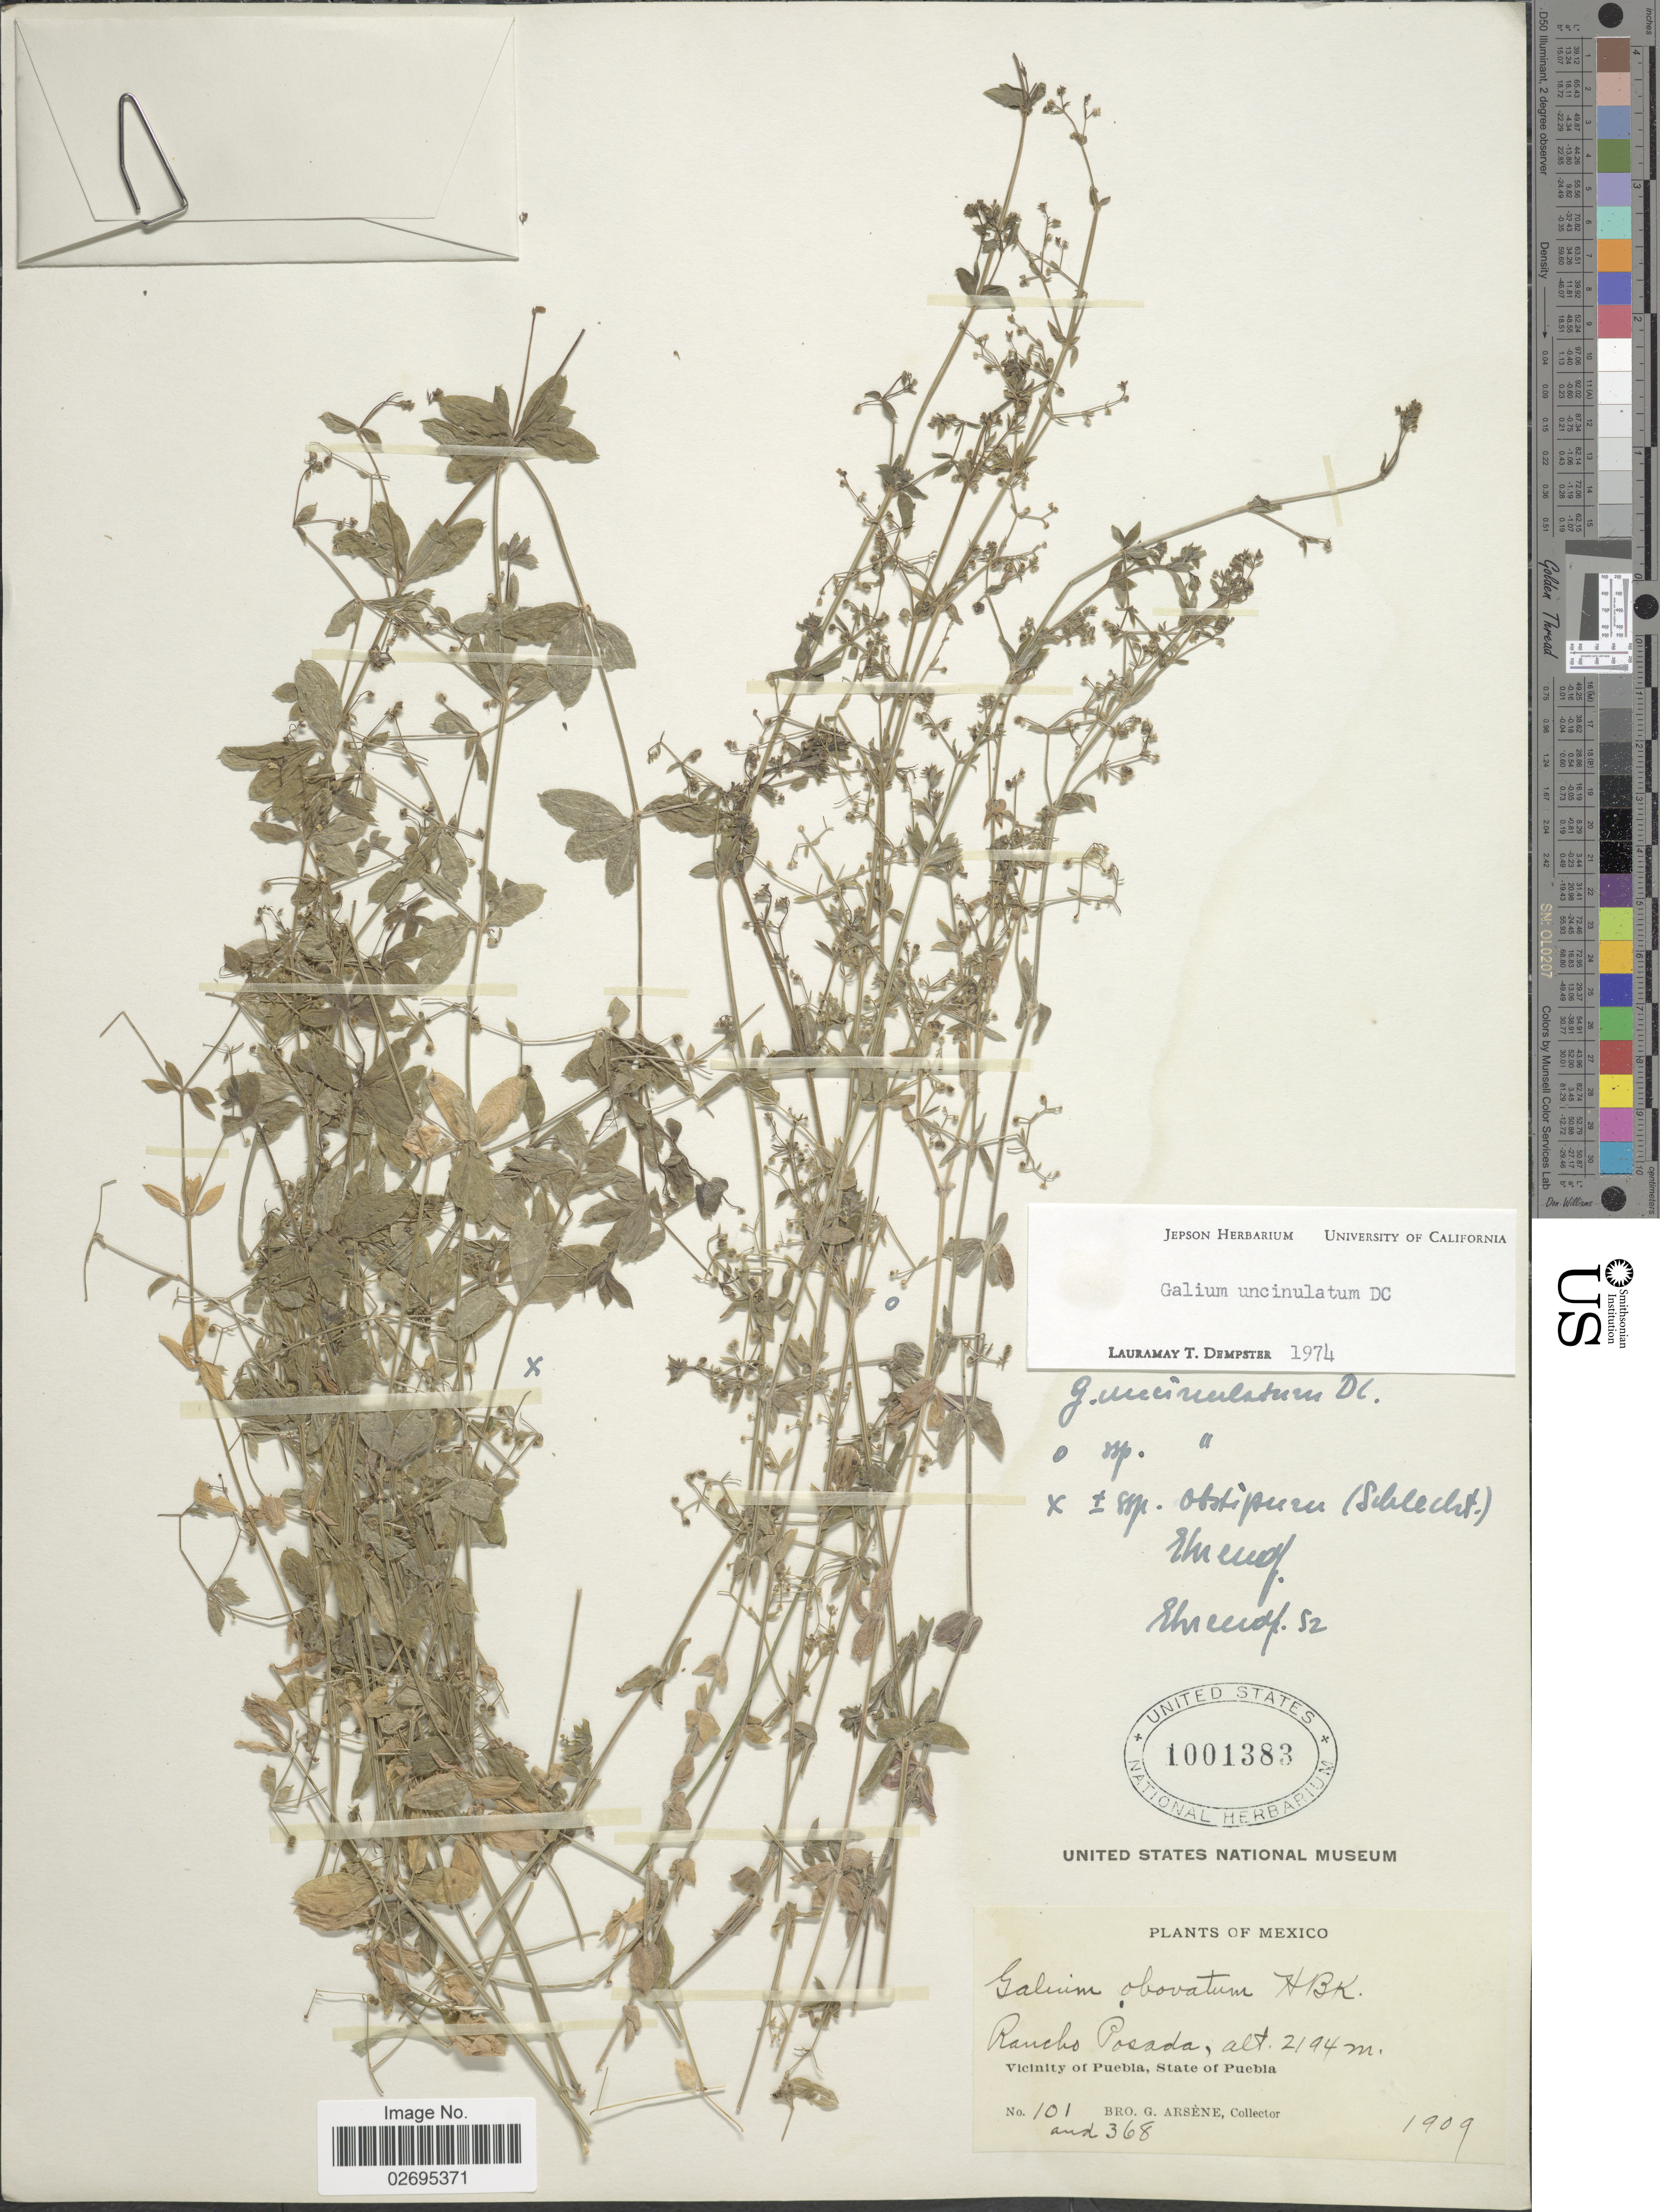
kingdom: Plantae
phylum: Tracheophyta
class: Magnoliopsida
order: Gentianales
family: Rubiaceae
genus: Galium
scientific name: Galium uncinulatum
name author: DC.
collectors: Bro. G. Arsène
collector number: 101/368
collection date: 1909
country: Mexico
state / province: Puebla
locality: Rancho Posada, Vicinity of Puebla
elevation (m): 2194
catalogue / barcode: US 1001383